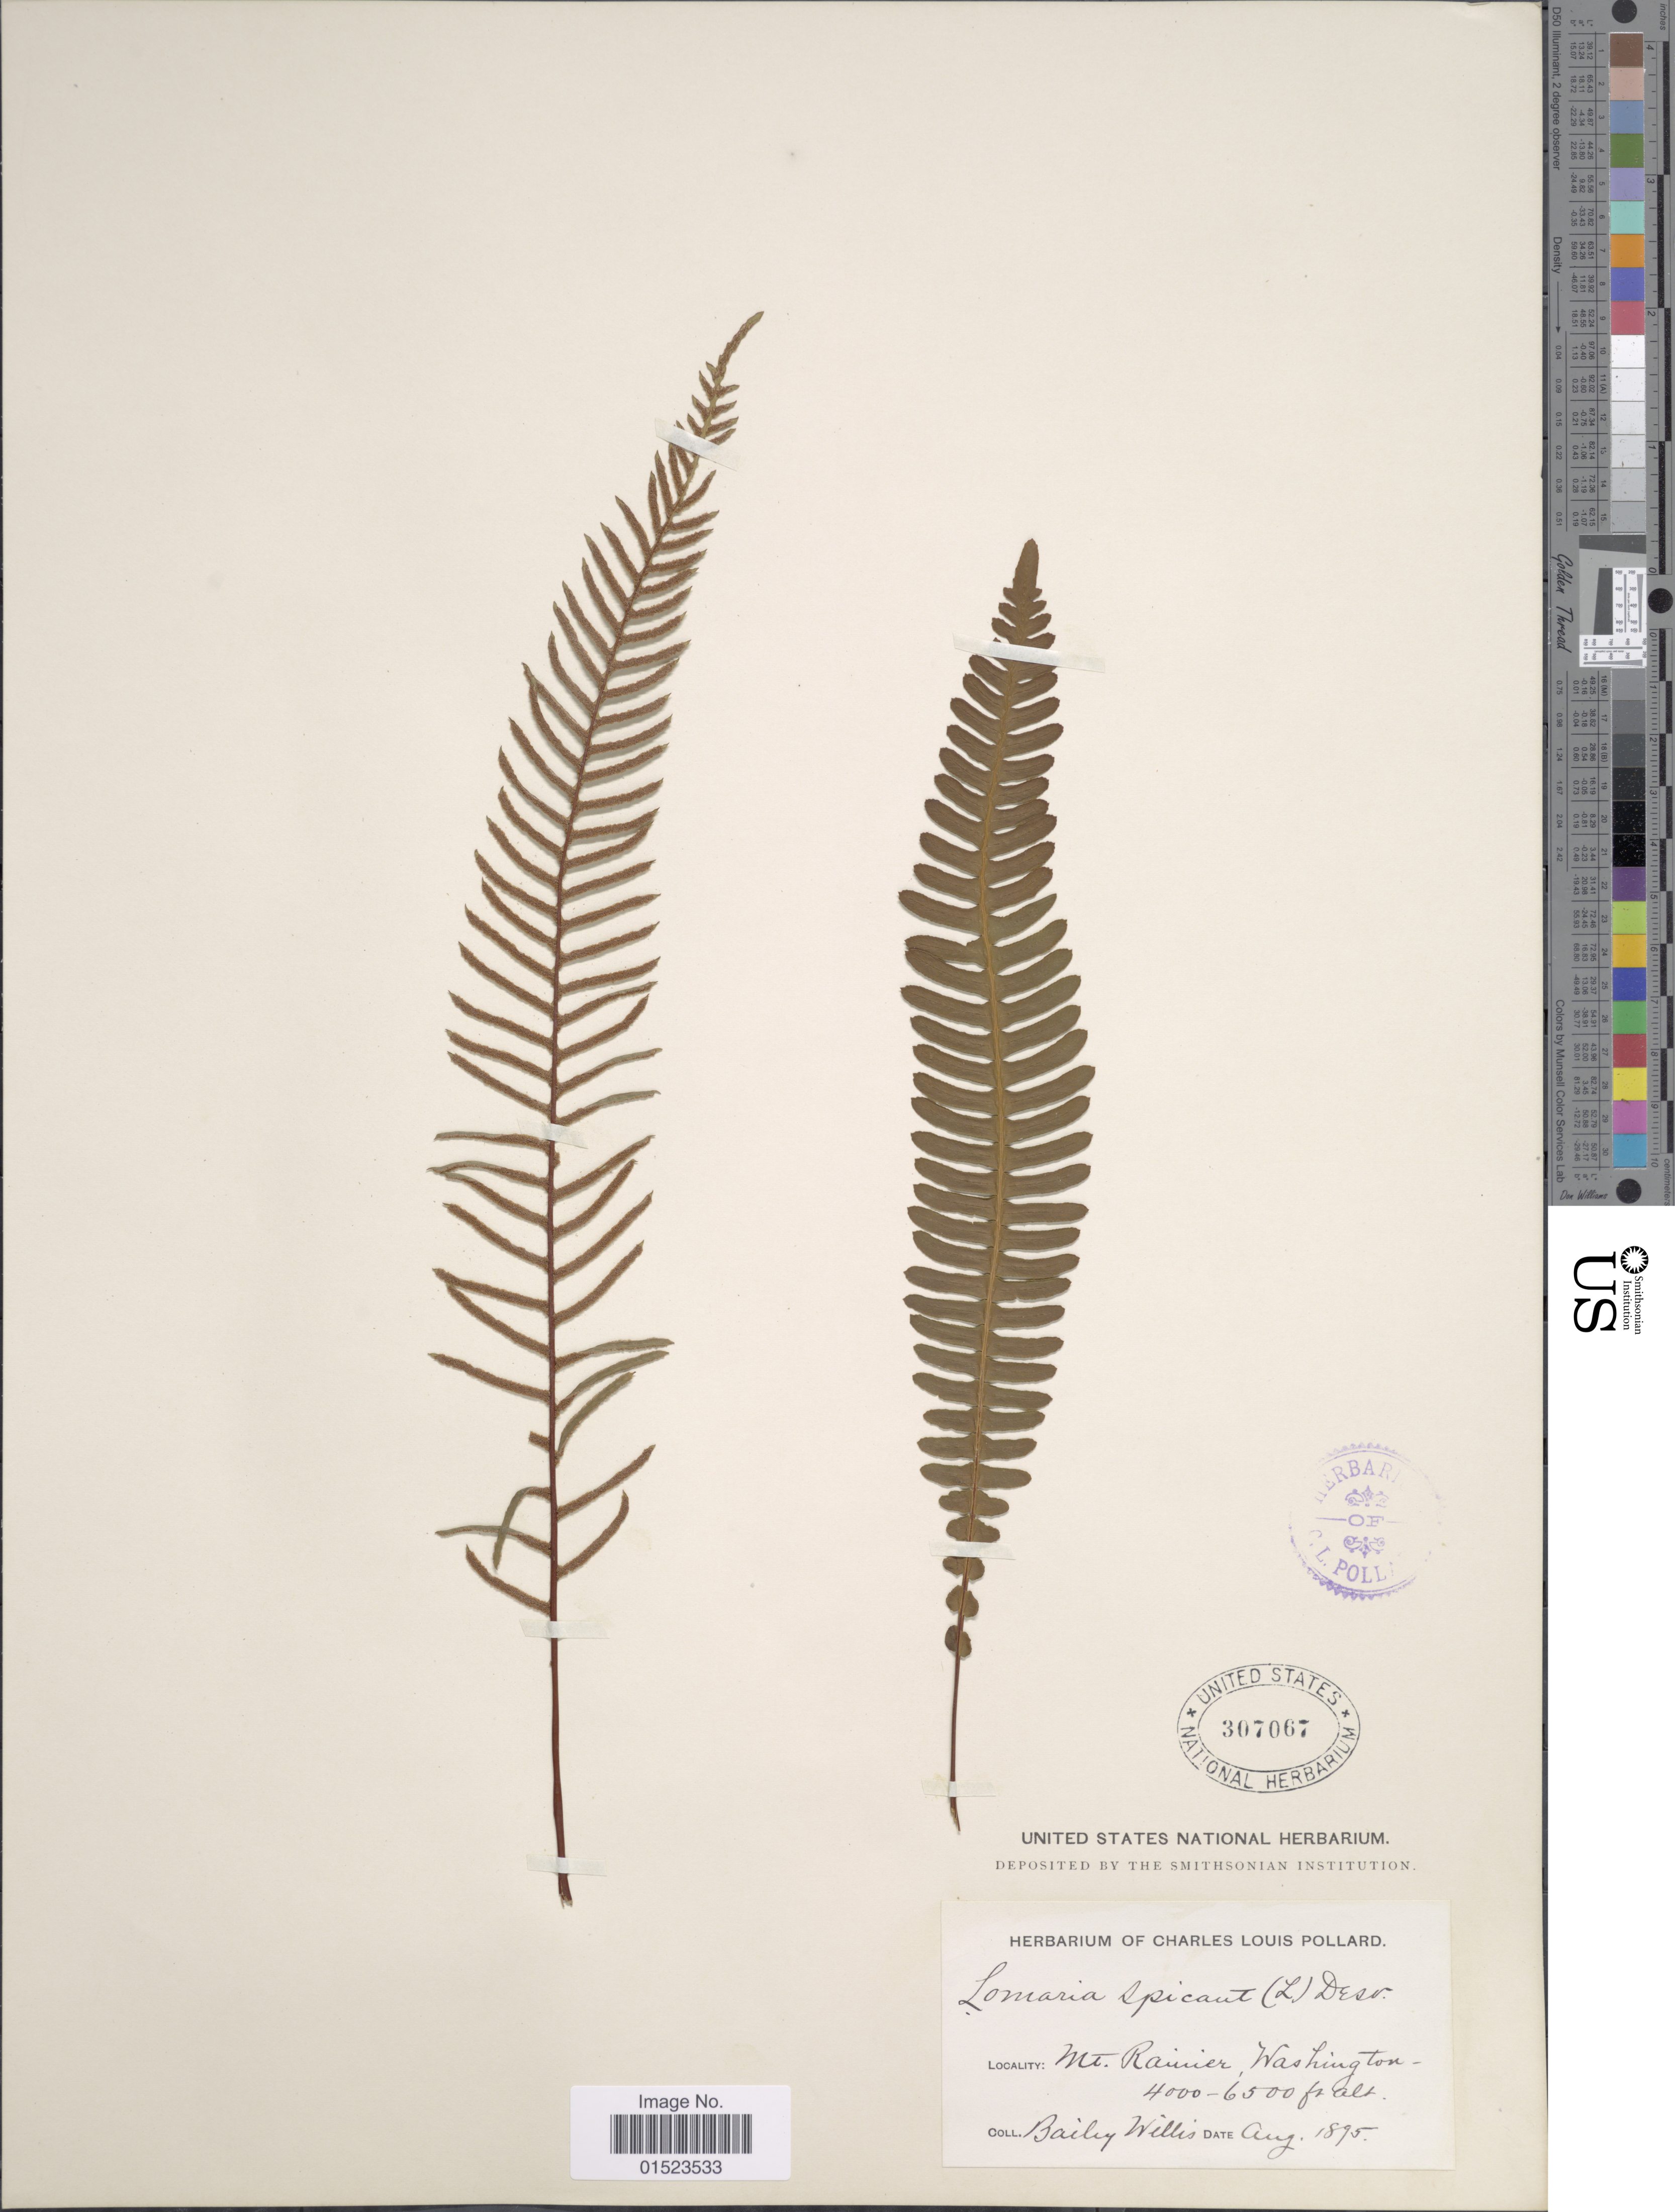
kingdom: Plantae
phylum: Tracheophyta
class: Polypodiopsida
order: Polypodiales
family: Blechnaceae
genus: Blechnum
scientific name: Blechnum spicant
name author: (L.) Sm.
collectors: B. Willis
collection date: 1895-08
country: United States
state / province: Washington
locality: Mt. Ranier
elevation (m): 1219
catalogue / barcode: US 307067